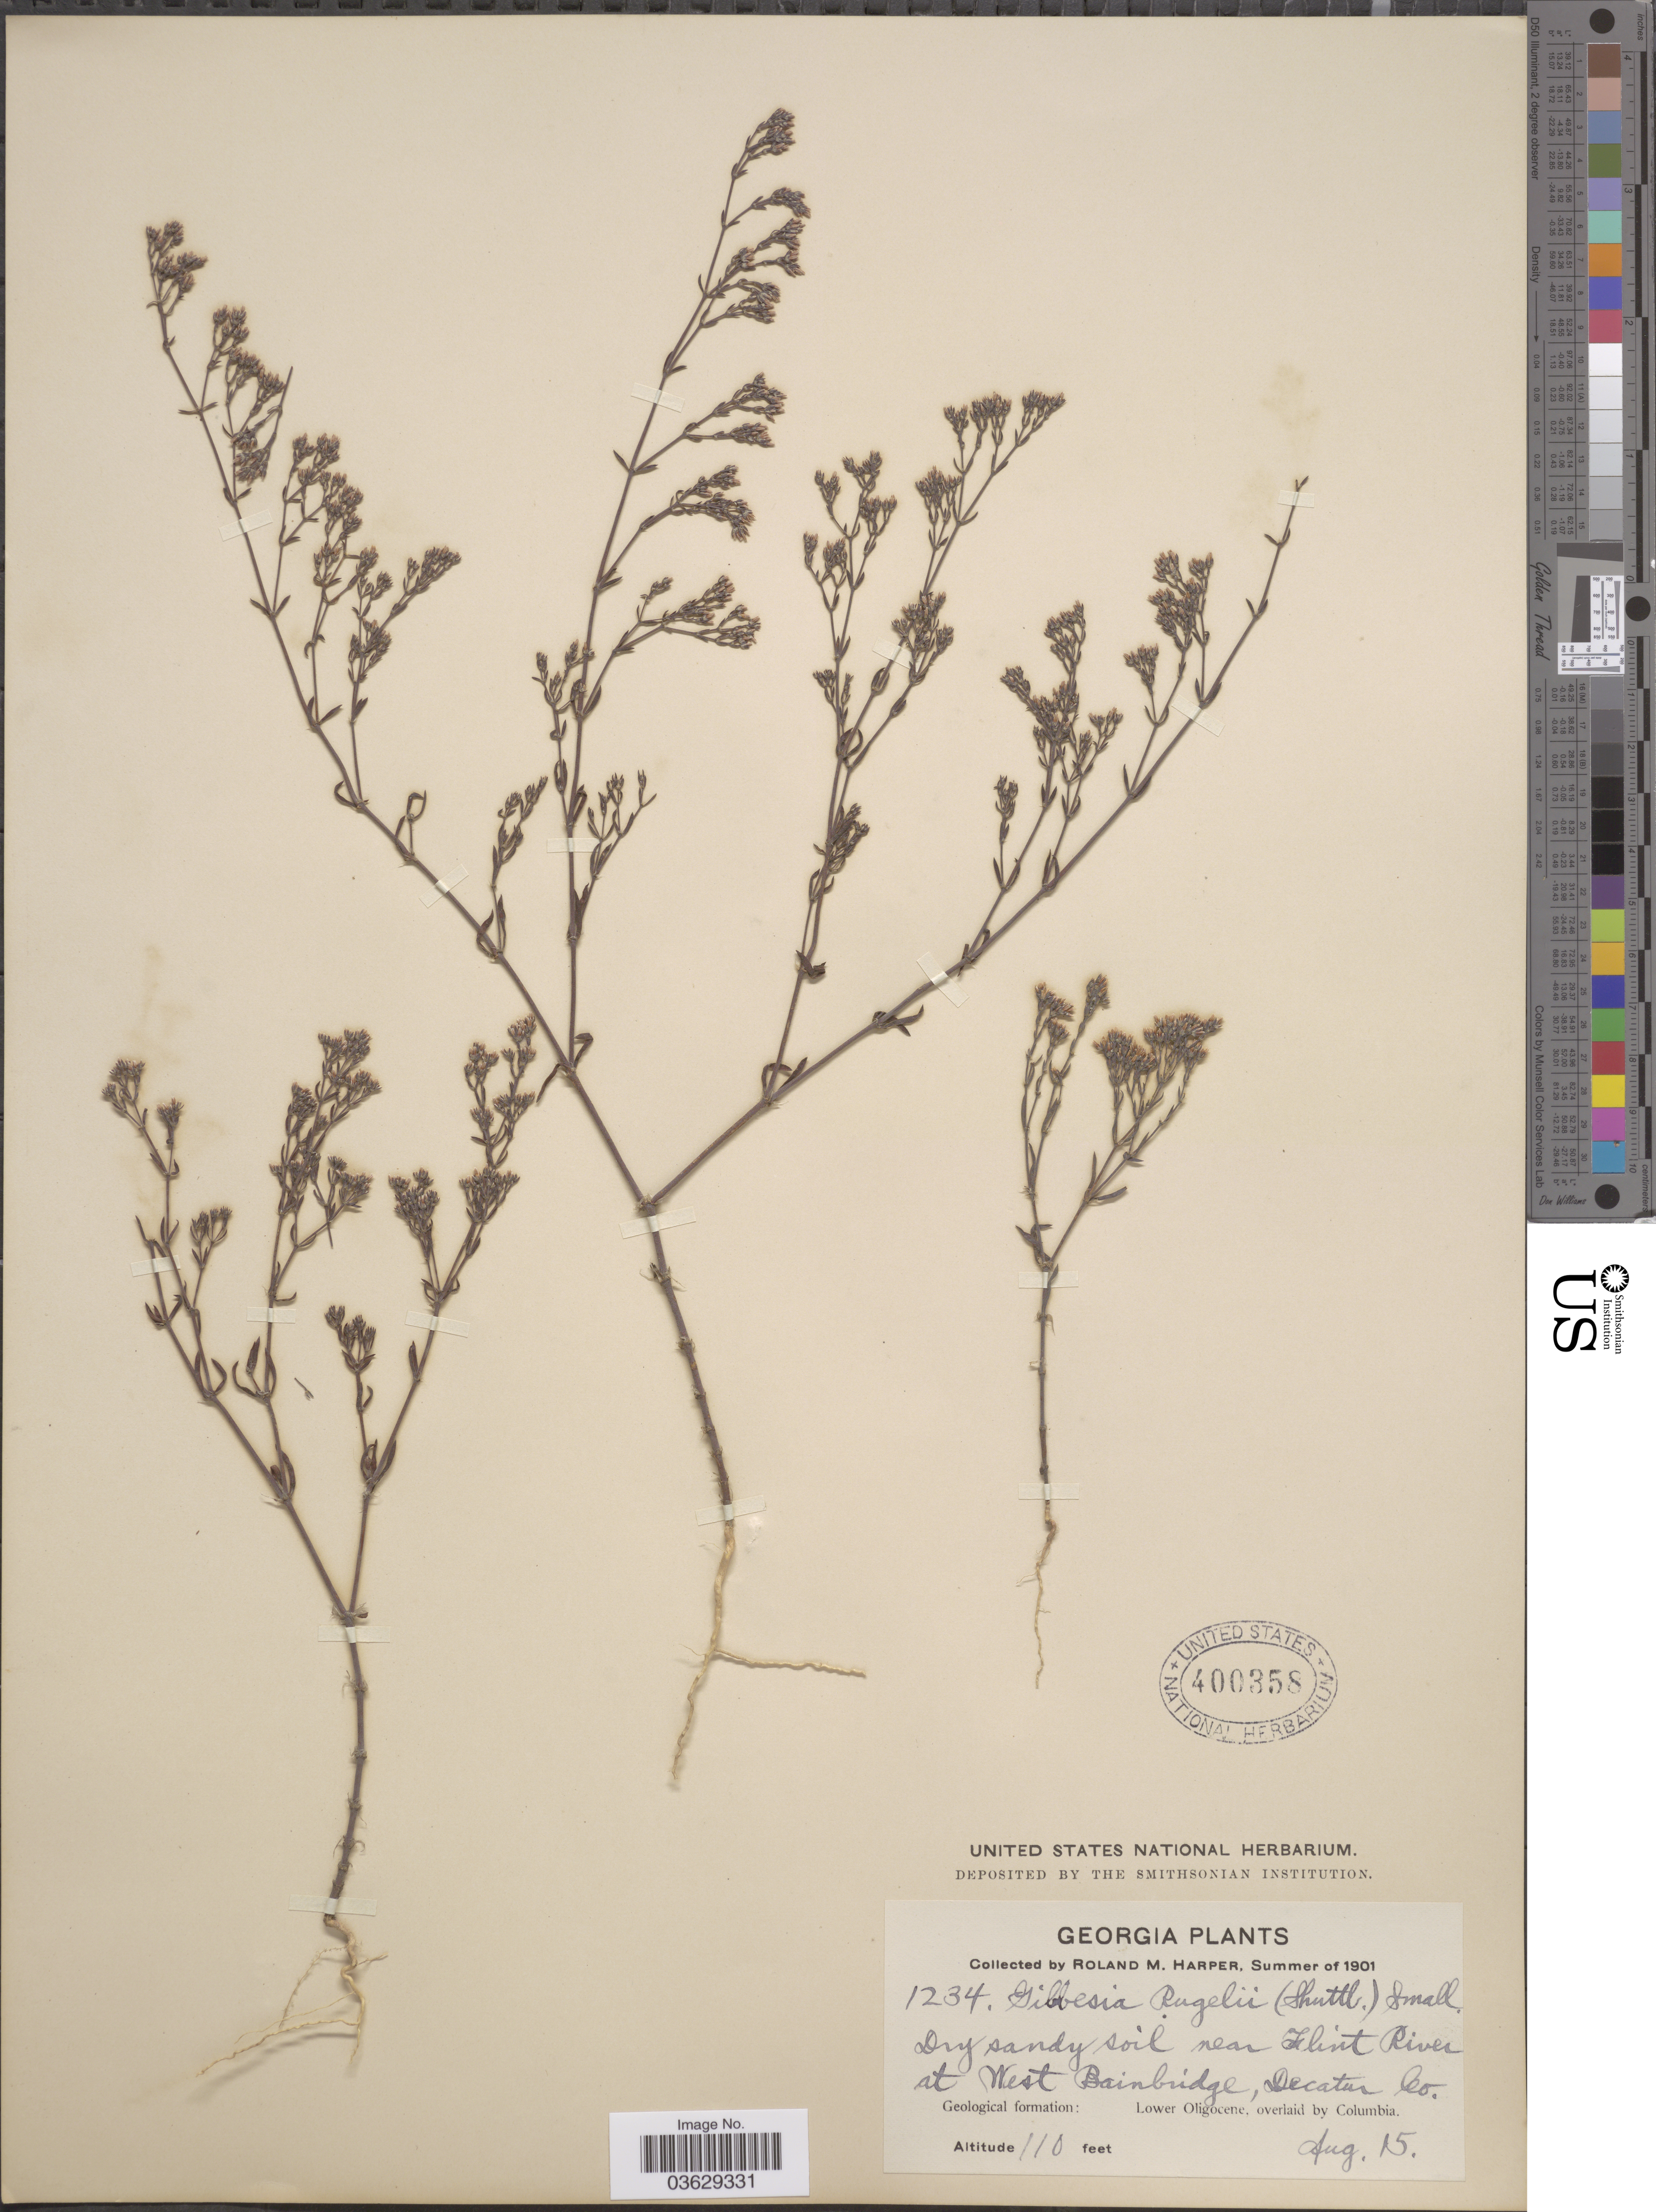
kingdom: Plantae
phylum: Tracheophyta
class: Magnoliopsida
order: Caryophyllales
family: Caryophyllaceae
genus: Paronychia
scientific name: Paronychia rugelii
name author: (Chapm.) Shuttlew. ex Chapm.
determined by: Strong, Mark T., (BOT), Smithsonian Institution - National Museum of Natural History (UNITED STATES)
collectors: R. Harper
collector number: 1234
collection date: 1901-08-15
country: United States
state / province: Georgia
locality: Near Flint River at West Bainbridge, Decatur Co. Geological formation: Lower Oligocene, overlaid by Columbia.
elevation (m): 34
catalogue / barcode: US 400358